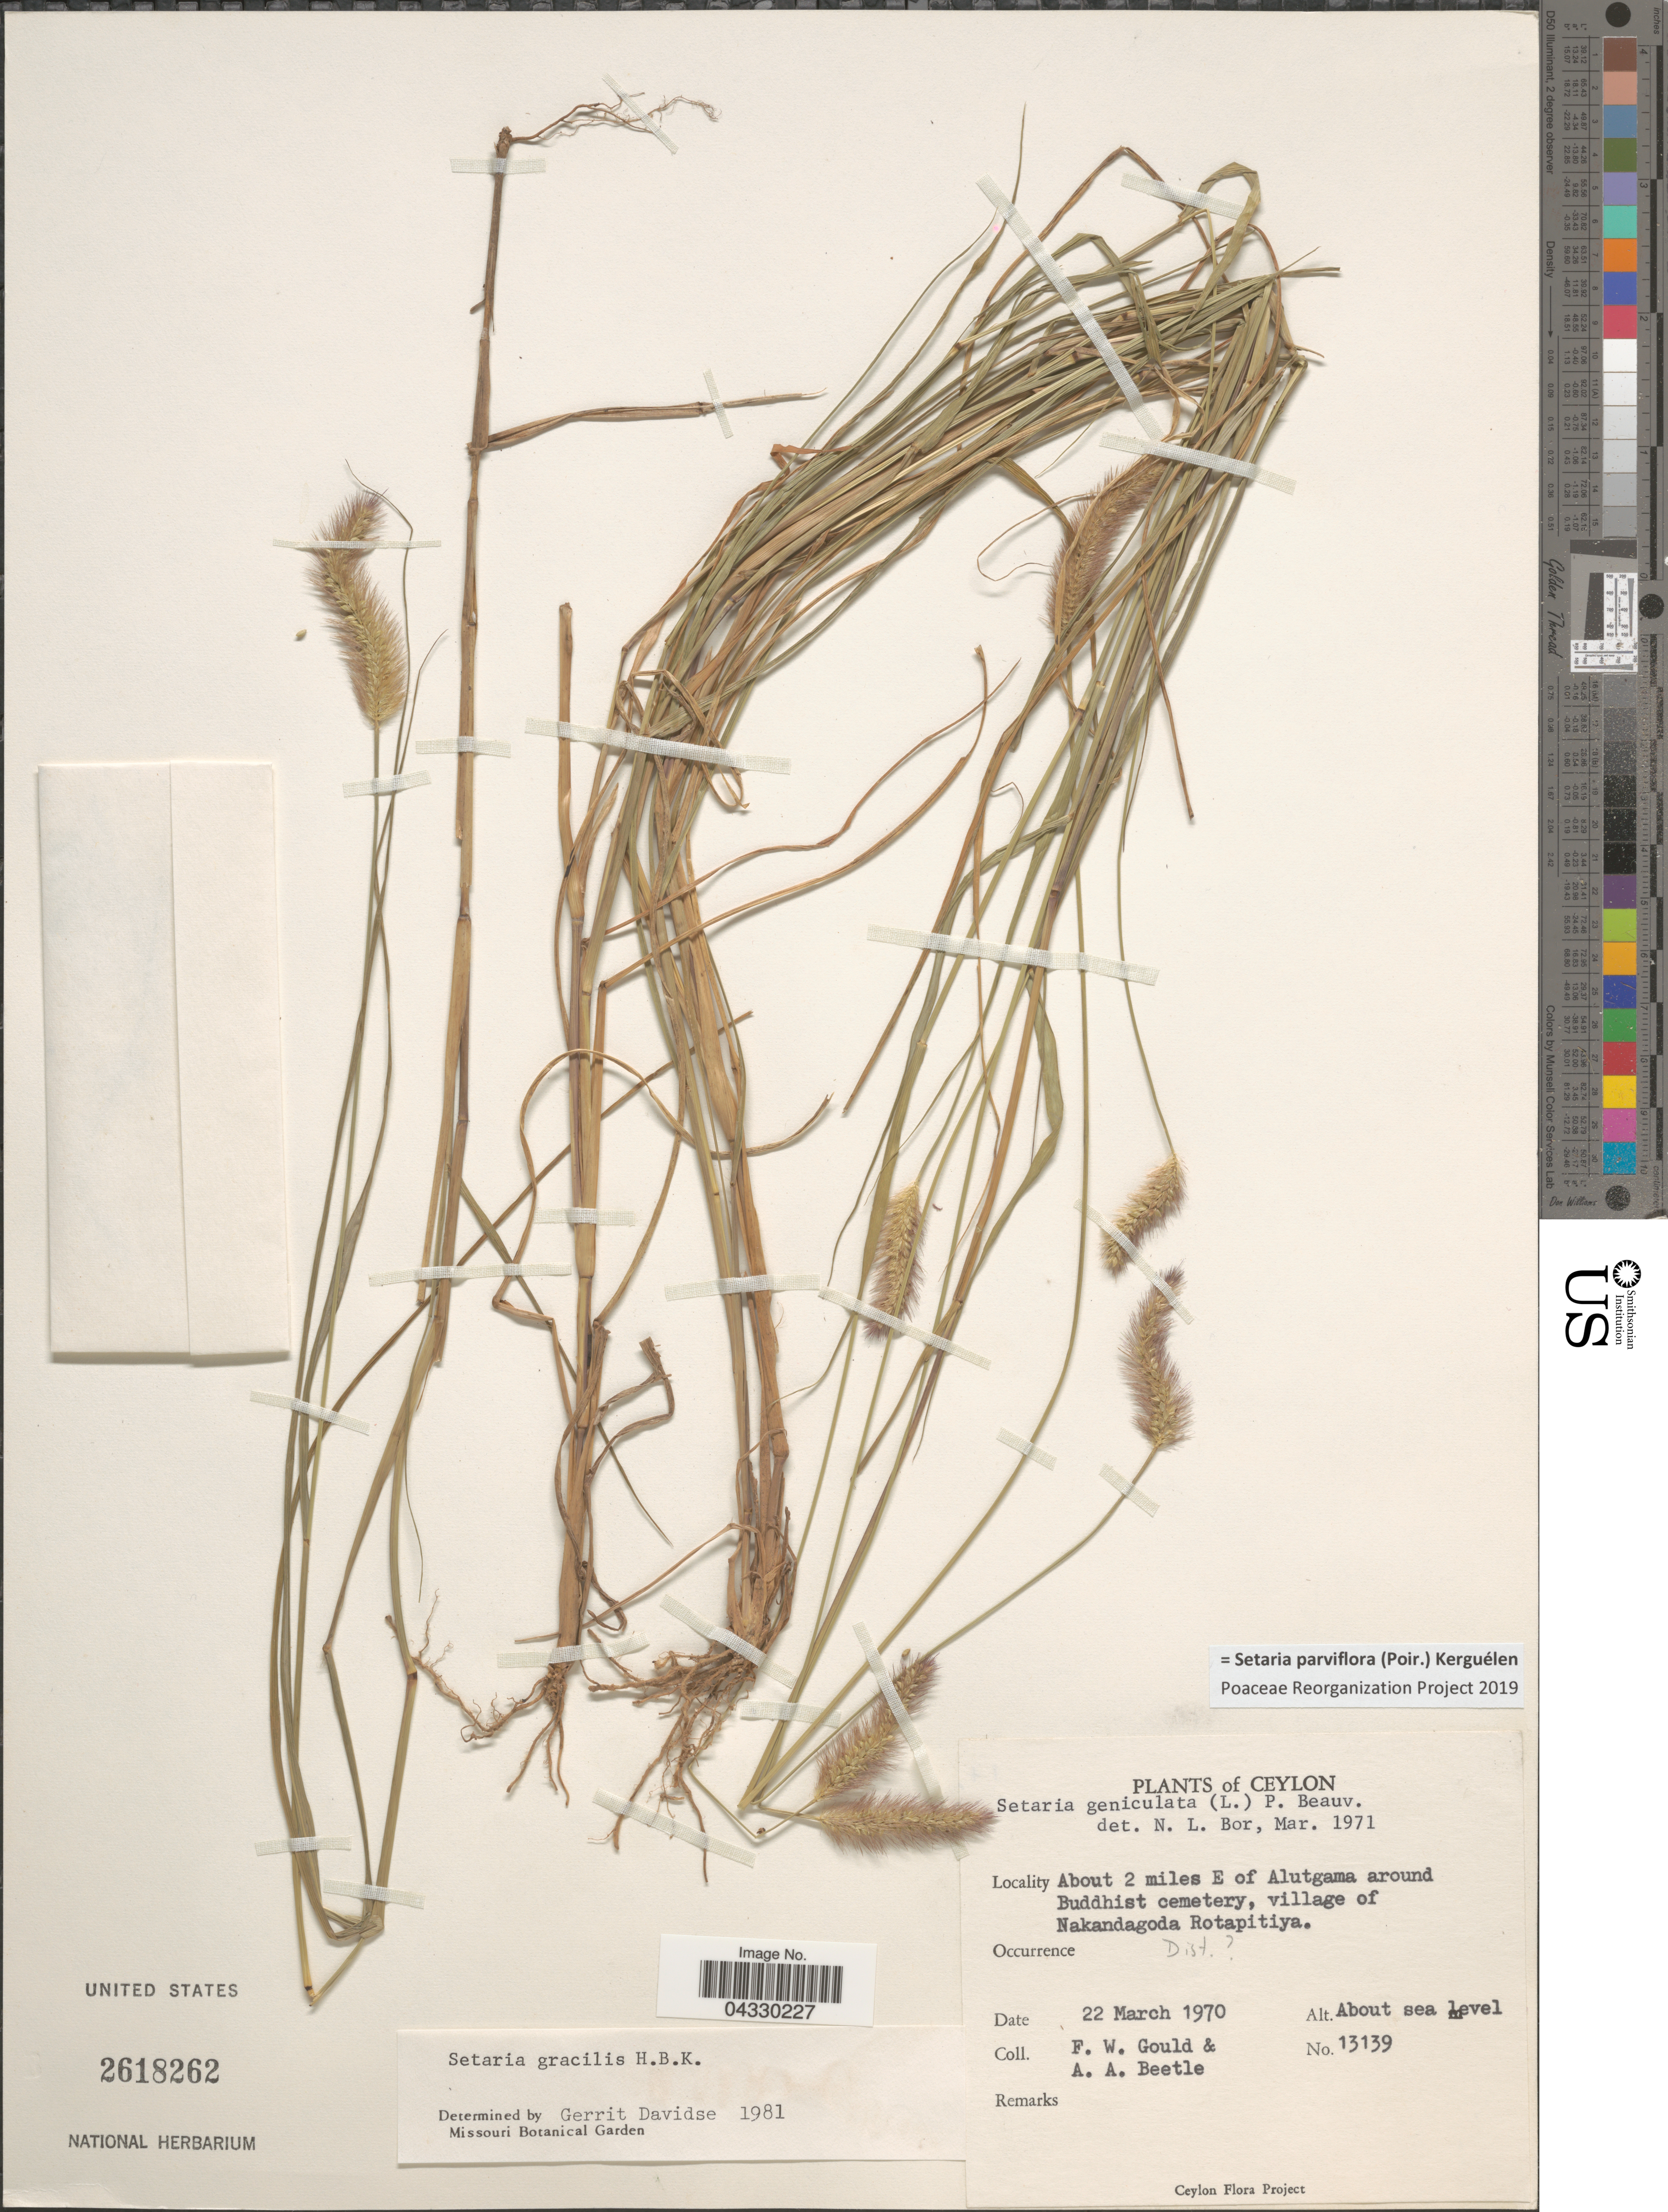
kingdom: Plantae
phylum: Tracheophyta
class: Liliopsida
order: Poales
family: Poaceae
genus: Setaria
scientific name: Setaria parviflora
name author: (Poir.) Kerguélen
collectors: F. W. Gould & A. A. Beetle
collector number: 13139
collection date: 1970-03-22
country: Sri Lanka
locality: Ceylon. About 2 miles E of Alutgama around Buddhist cemetery, village of Nakandagoda Rotapitiya.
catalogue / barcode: US 2618262